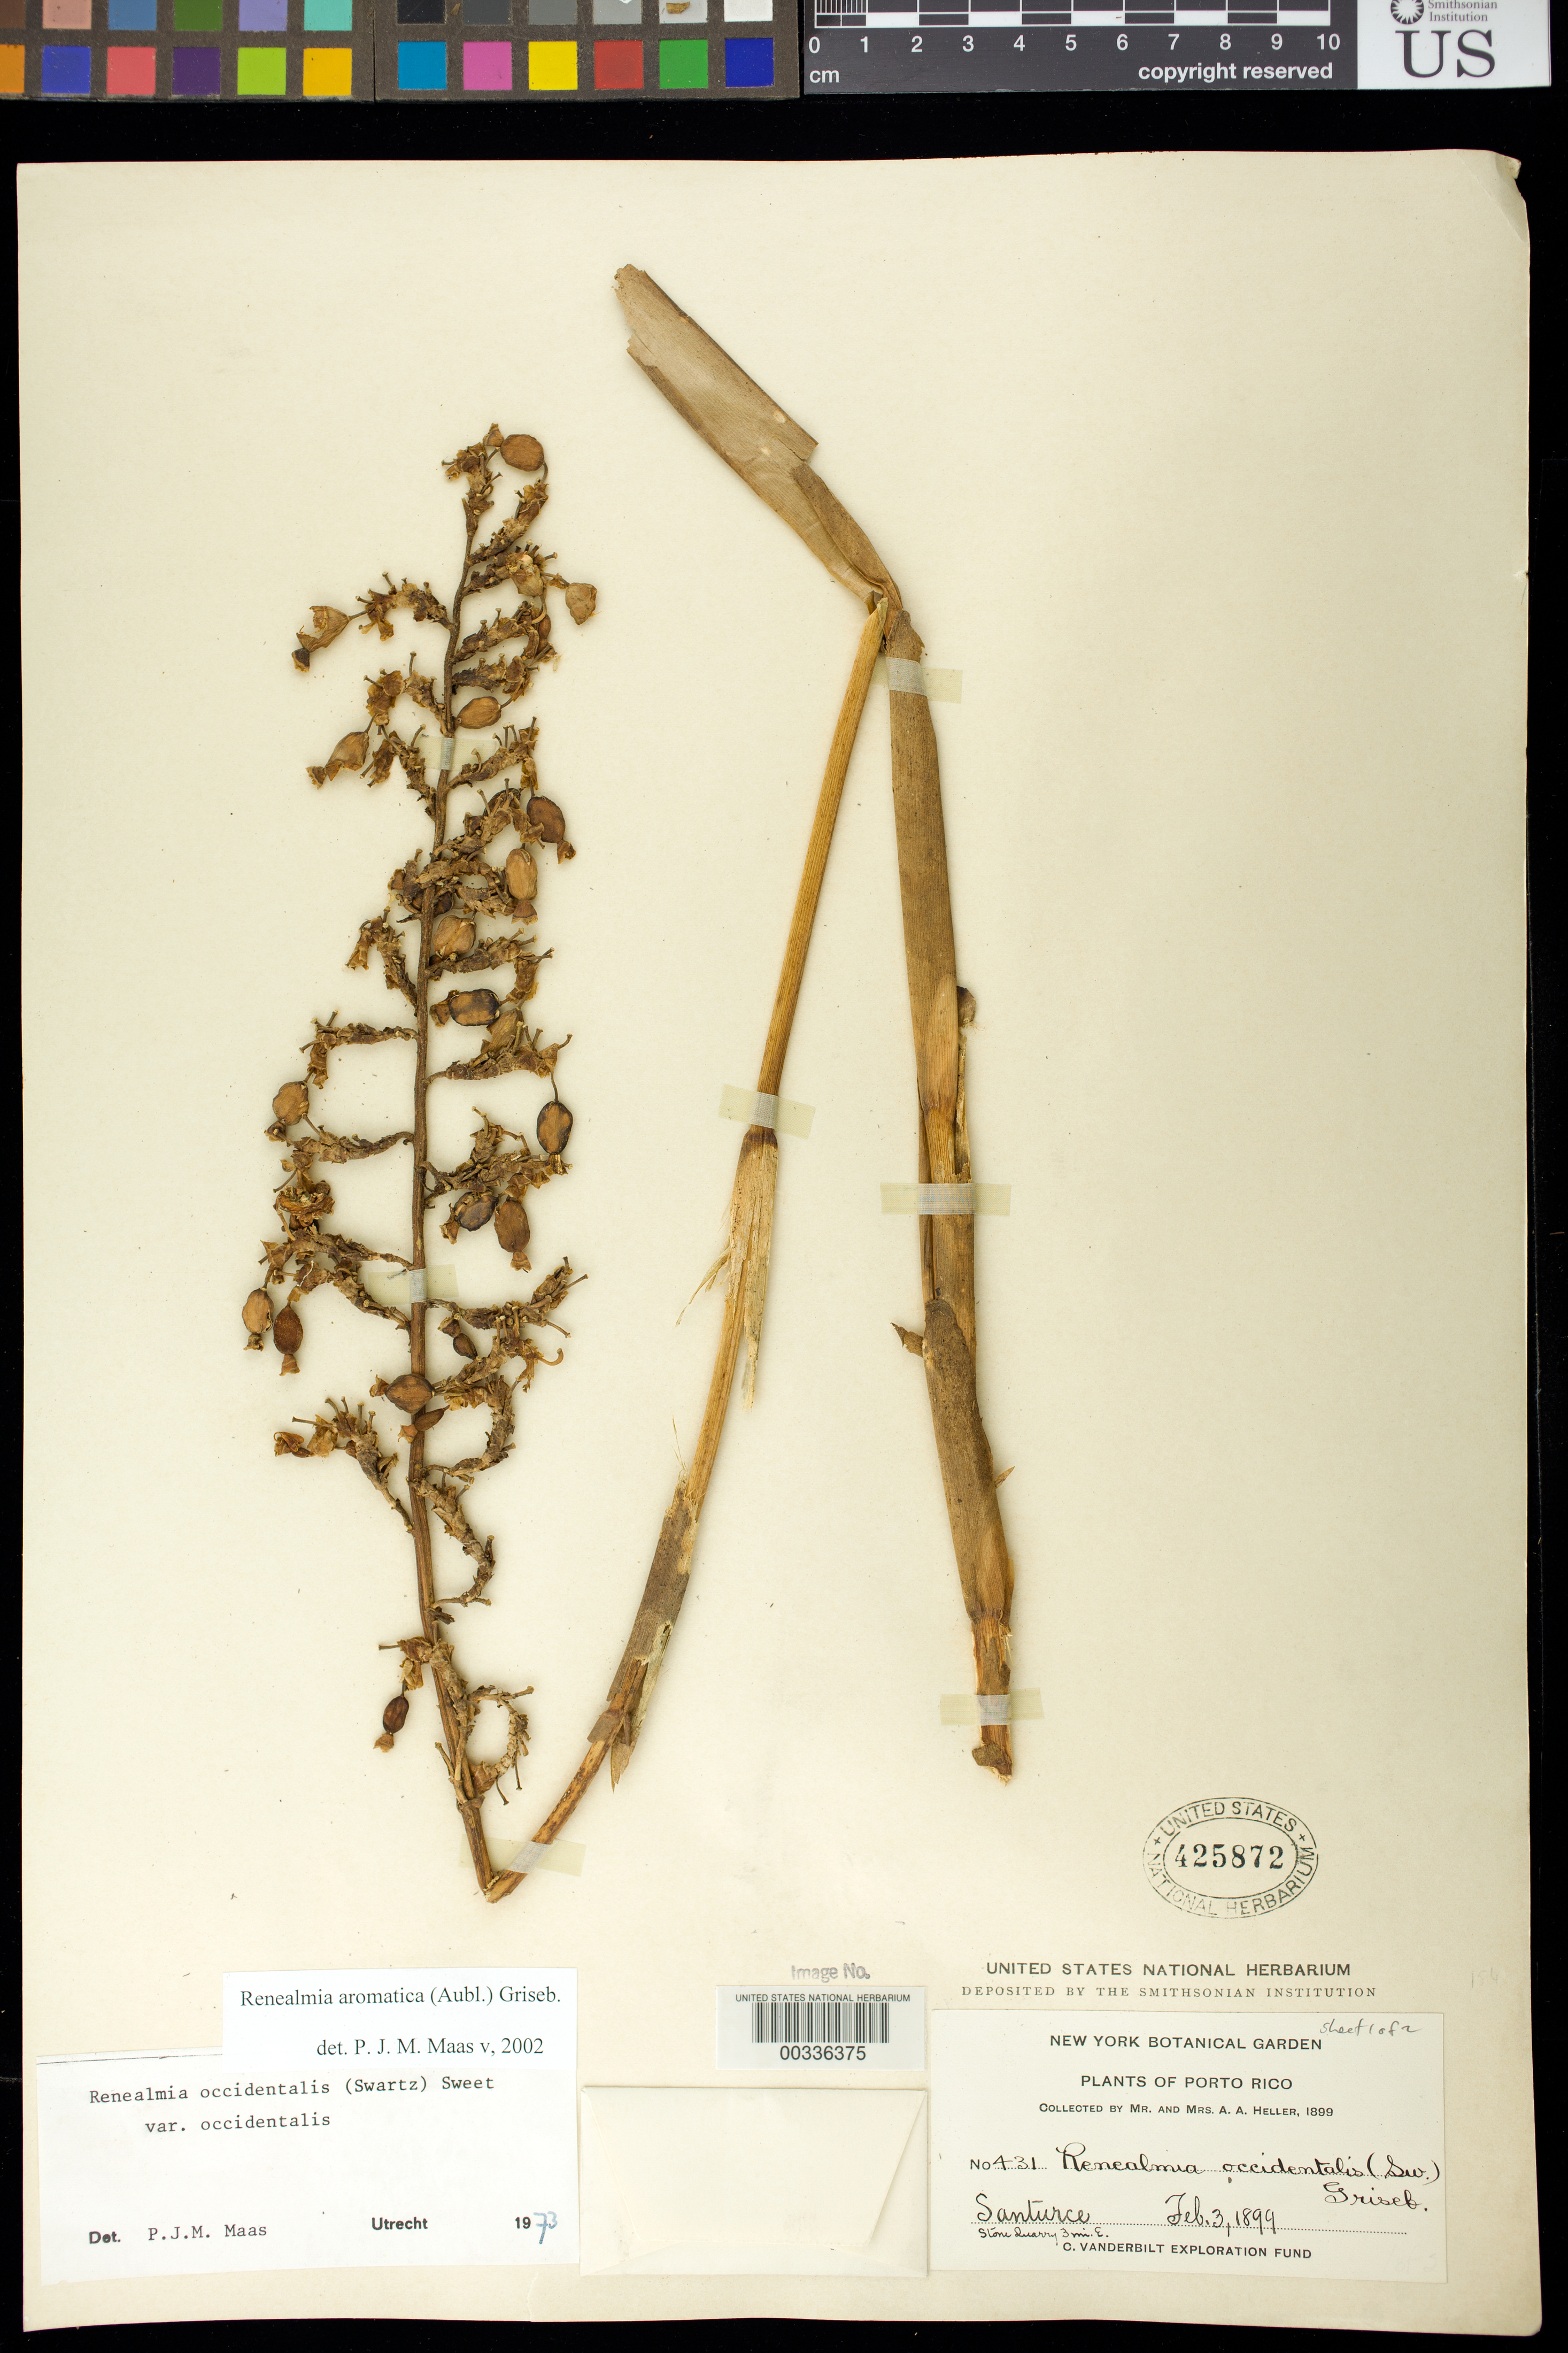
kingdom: Plantae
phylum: Tracheophyta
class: Liliopsida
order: Zingiberales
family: Zingiberaceae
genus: Renealmia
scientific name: Renealmia aromatica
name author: (Aubl.) Griseb.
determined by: Maas, Paul J. M.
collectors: A. A. Heller & E. G. Heller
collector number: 431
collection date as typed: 03 Feb 1899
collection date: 1899-02-03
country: Puerto Rico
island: Greater Antilles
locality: Santurce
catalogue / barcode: US 425872